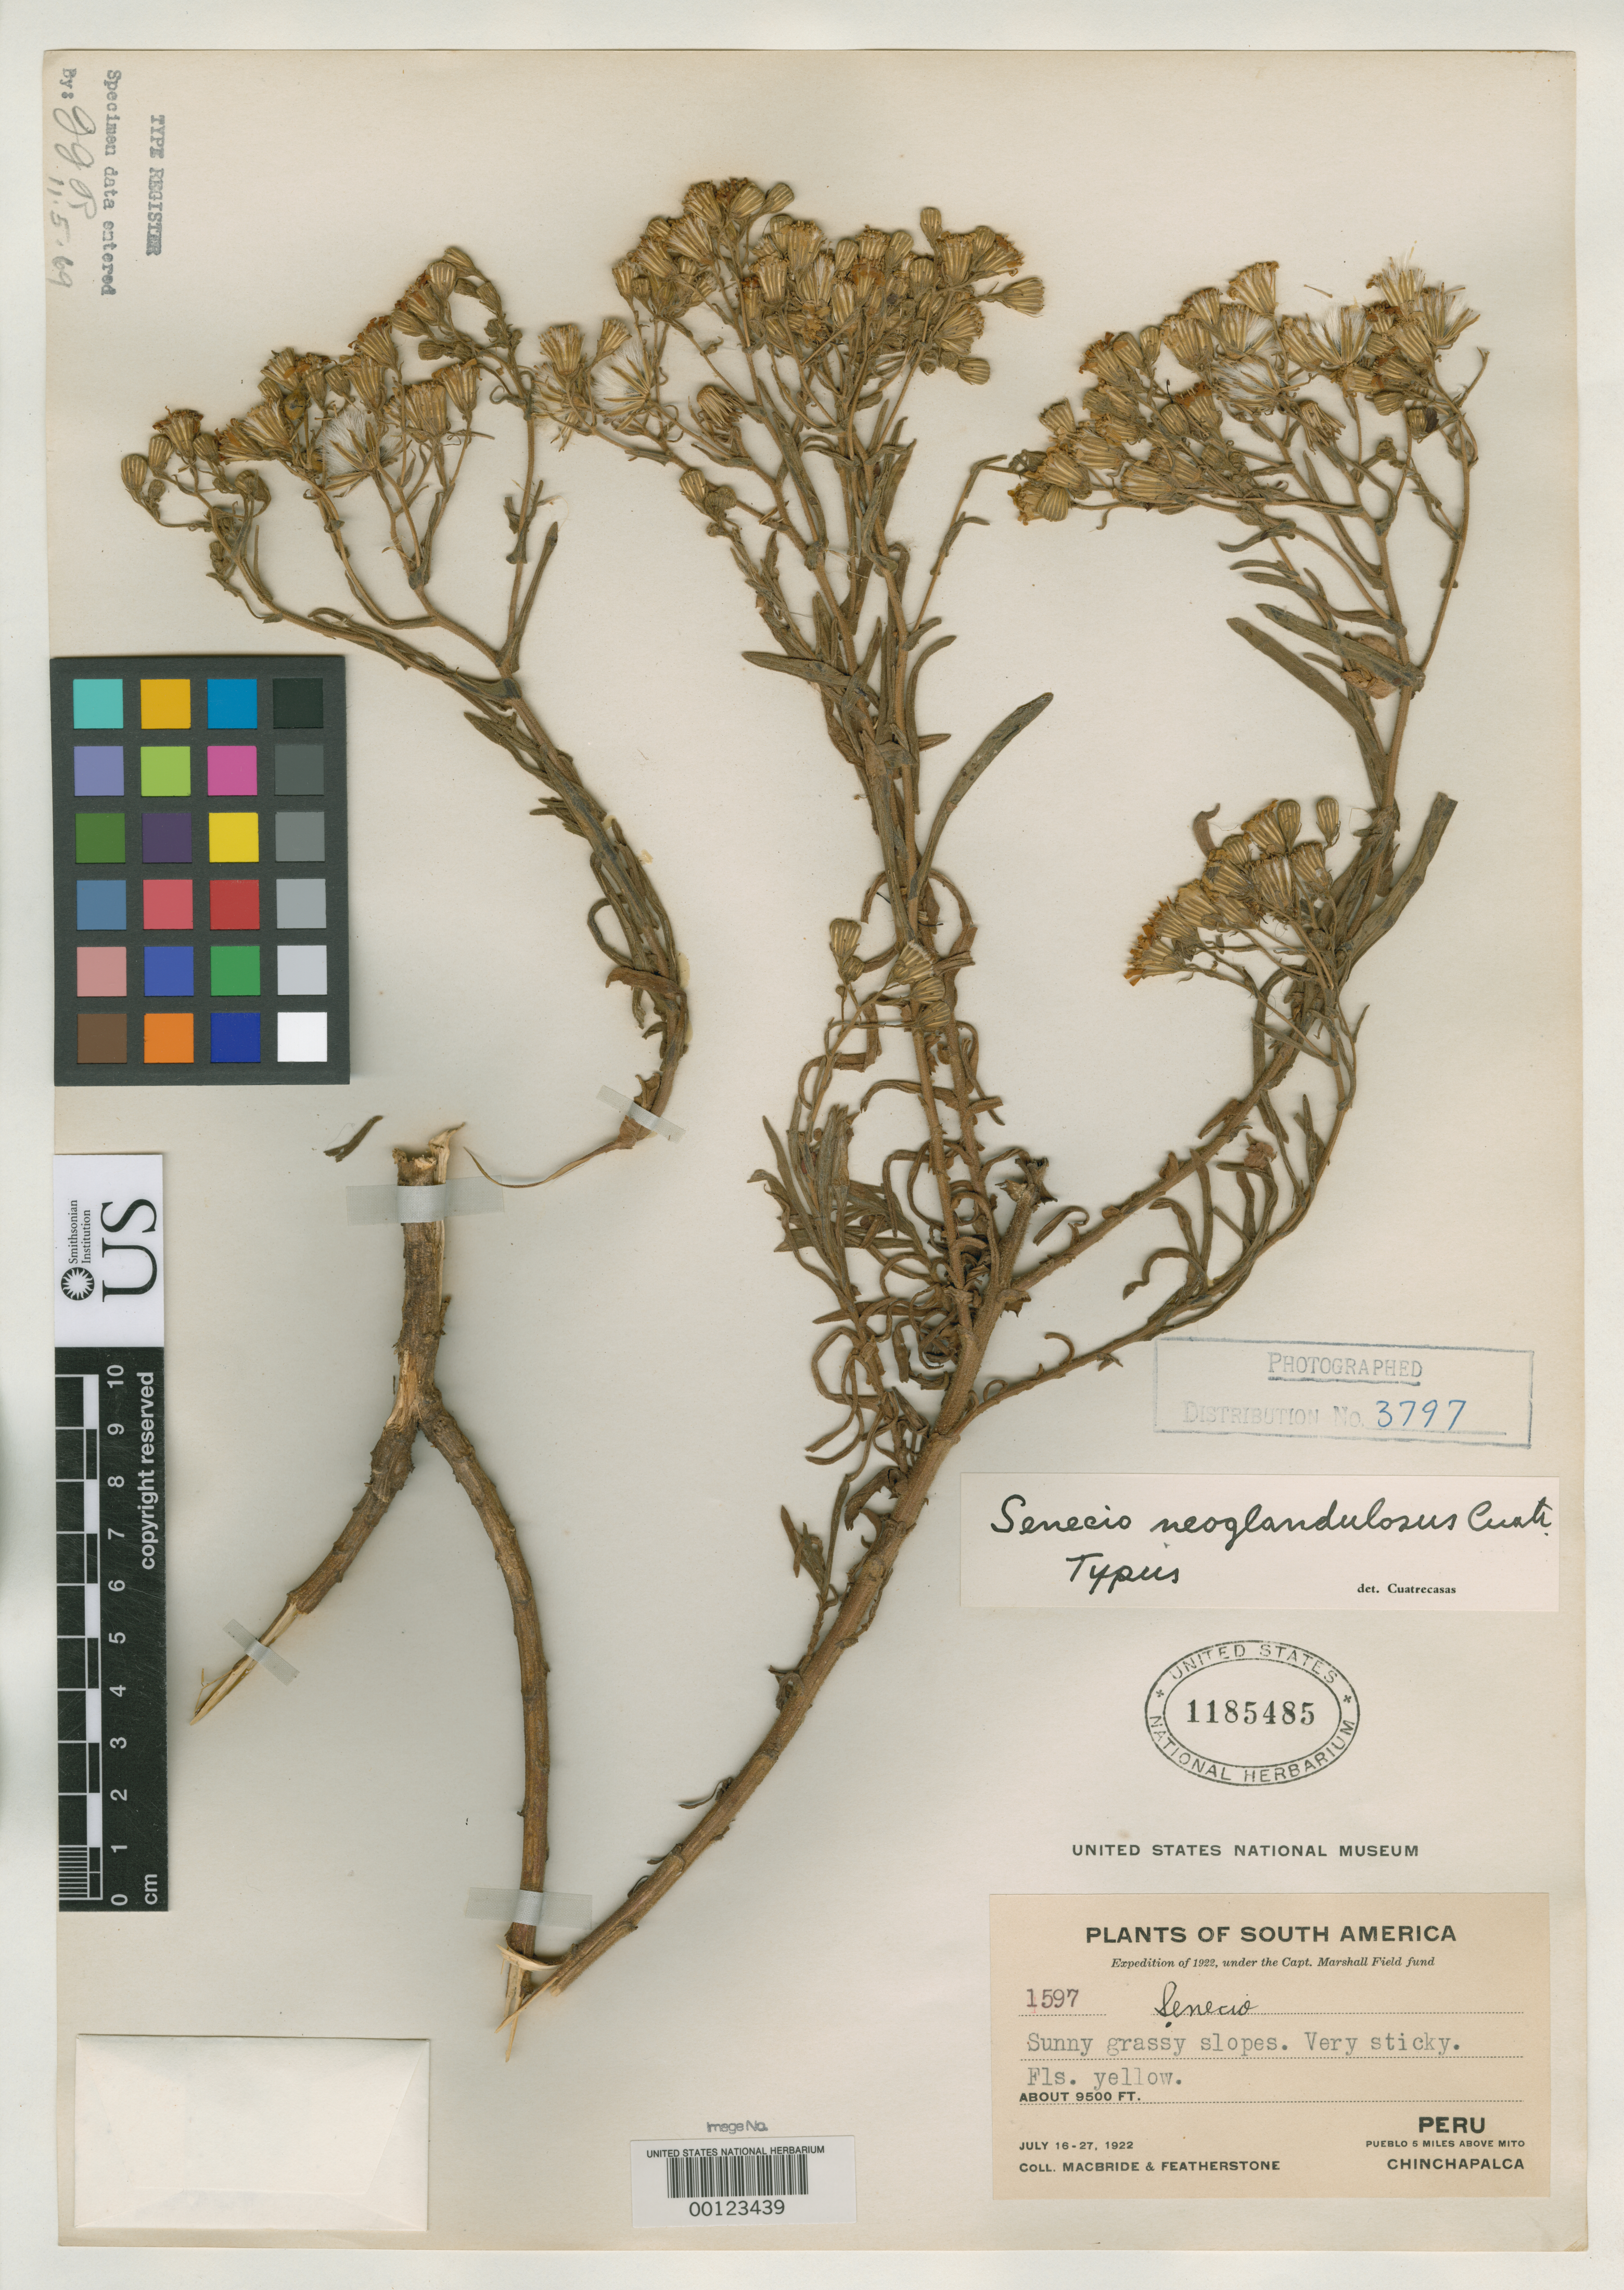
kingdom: Plantae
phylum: Tracheophyta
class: Magnoliopsida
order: Asterales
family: Asteraceae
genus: Senecio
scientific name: Senecio neoglandulosus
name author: Cuatrec.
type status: Holotype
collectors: J. F. Macbride & W. Featherstone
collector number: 1597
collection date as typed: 16 Jul 1922 to 27 Jul 1922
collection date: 1922-07-16/1922-07-27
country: Peru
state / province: Huánuco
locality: Chinchapalca near Mito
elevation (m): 2896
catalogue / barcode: US 1185485